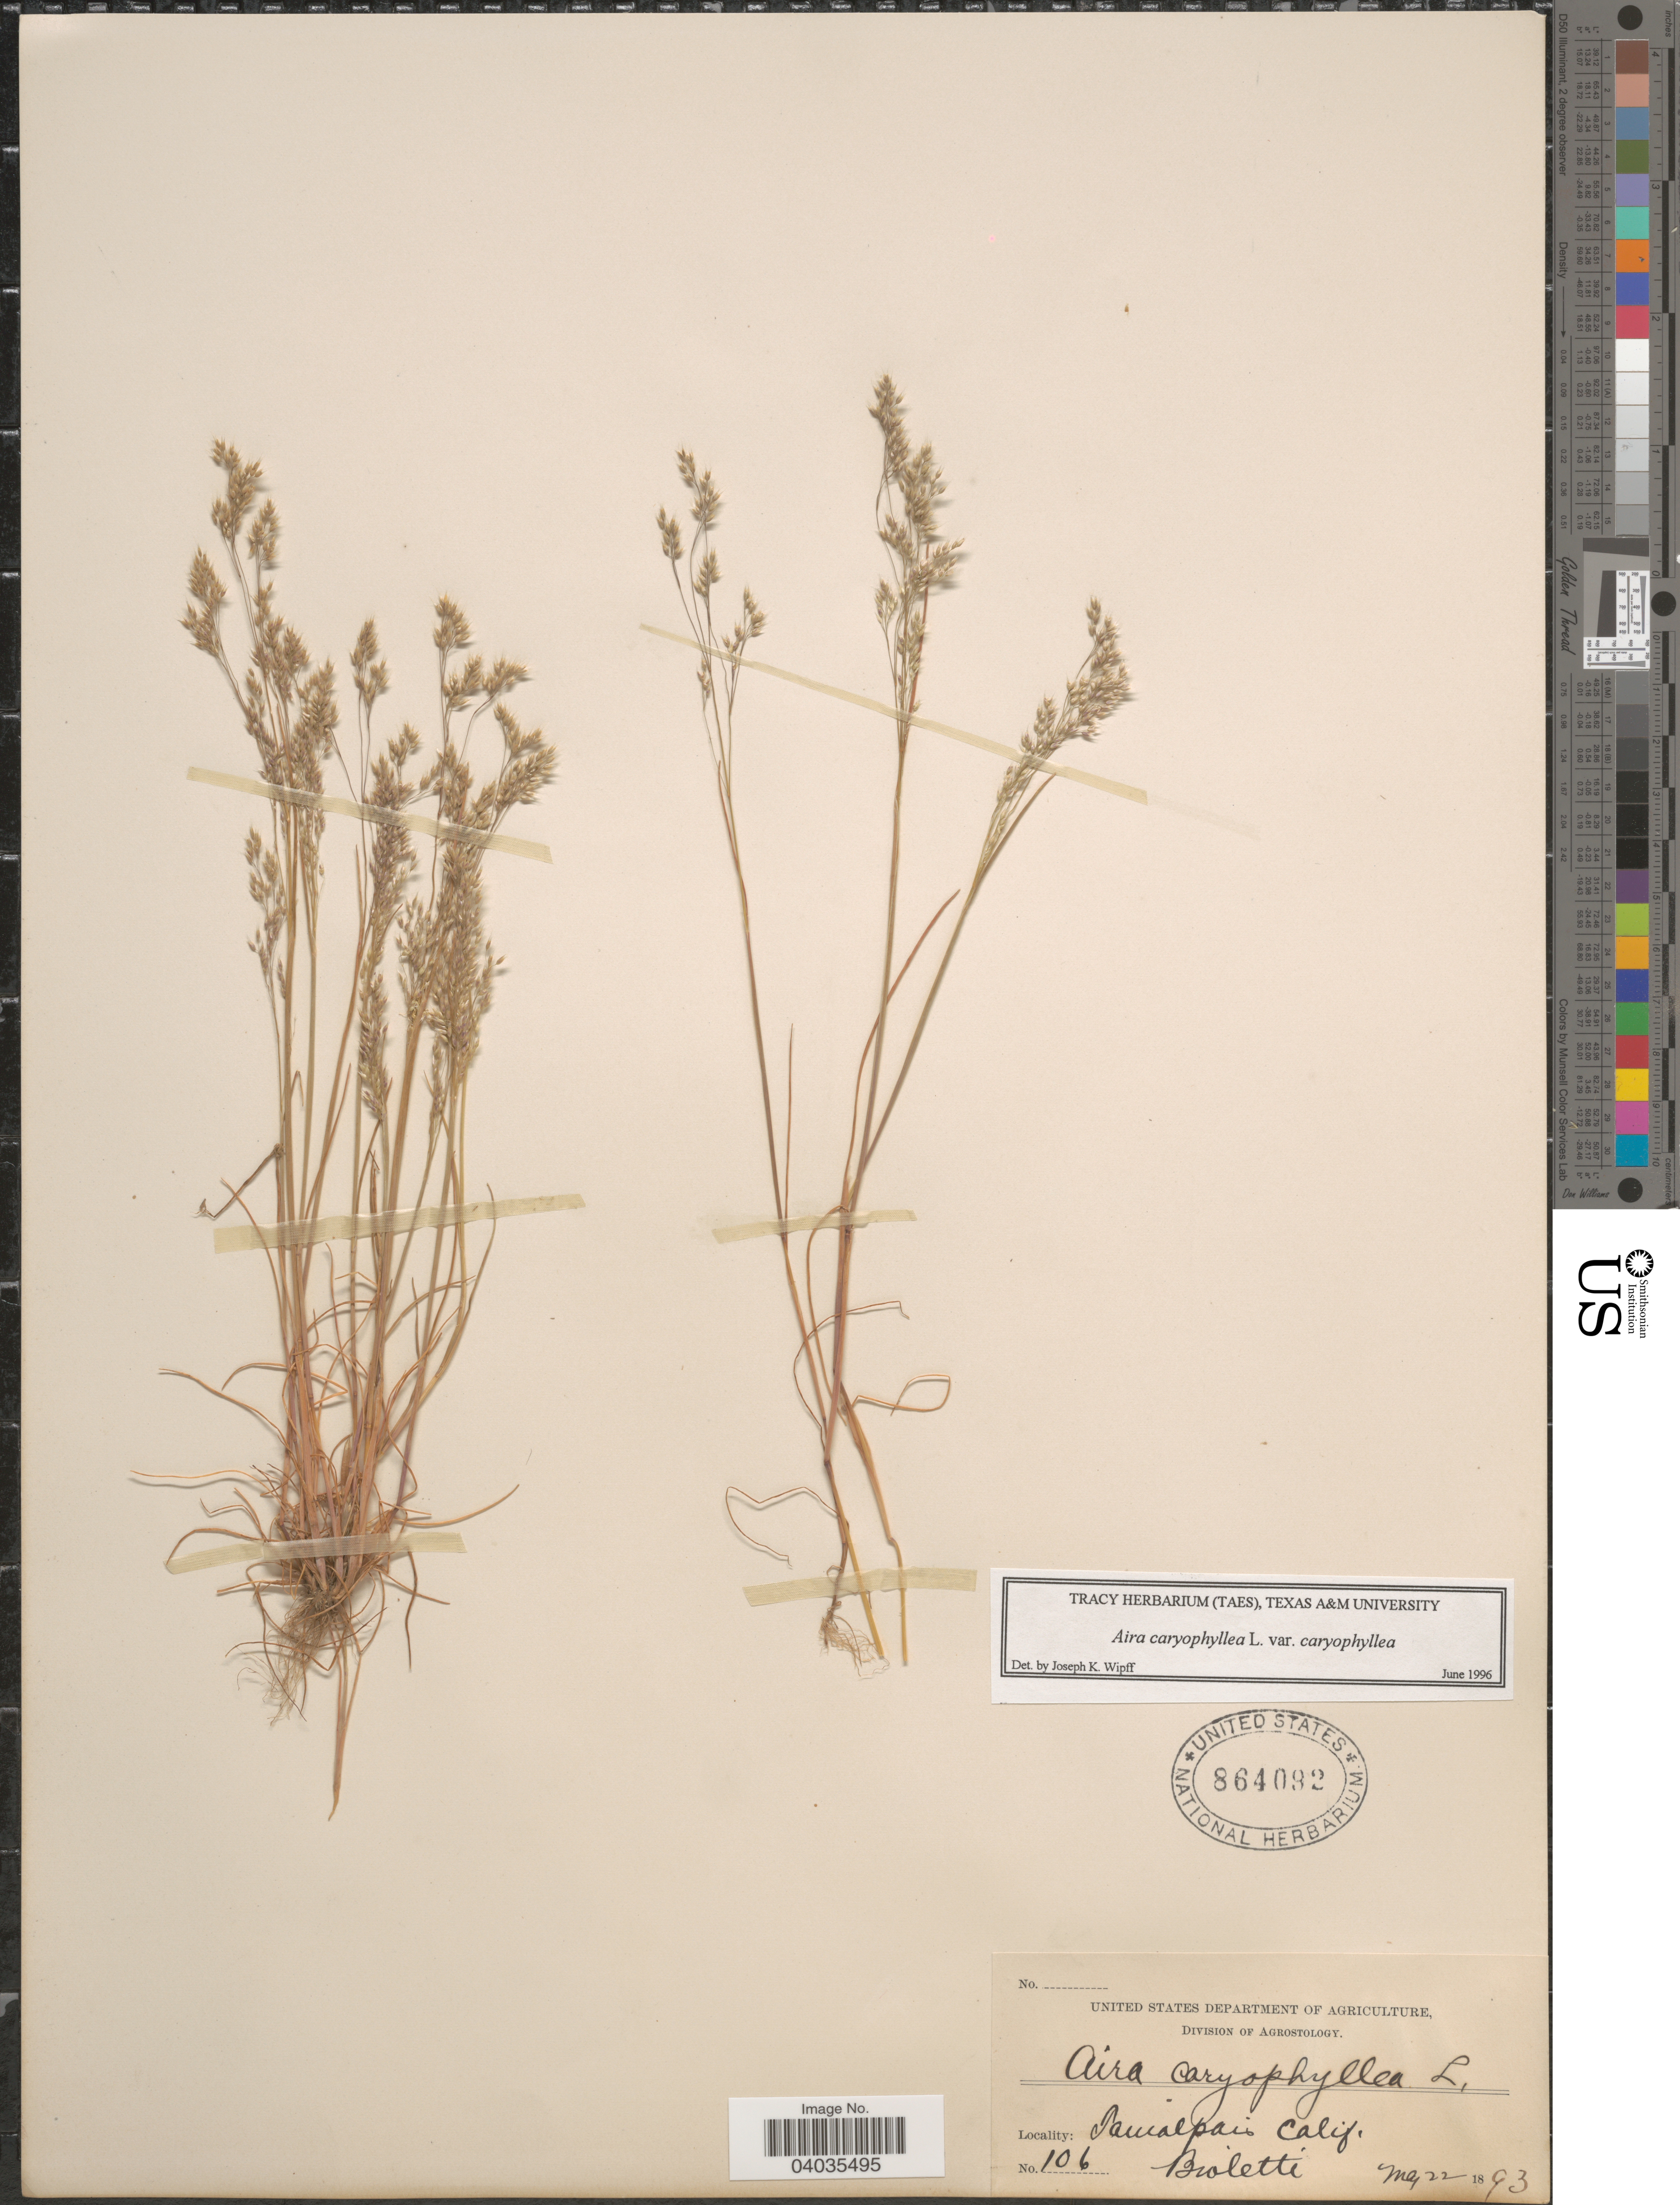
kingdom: Plantae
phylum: Tracheophyta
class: Liliopsida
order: Poales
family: Poaceae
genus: Aira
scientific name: Aira caryophyllea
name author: L.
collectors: -- Bioletti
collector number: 106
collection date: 1893-05-22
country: United States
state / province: California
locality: Tamalpais.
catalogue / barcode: US 864092